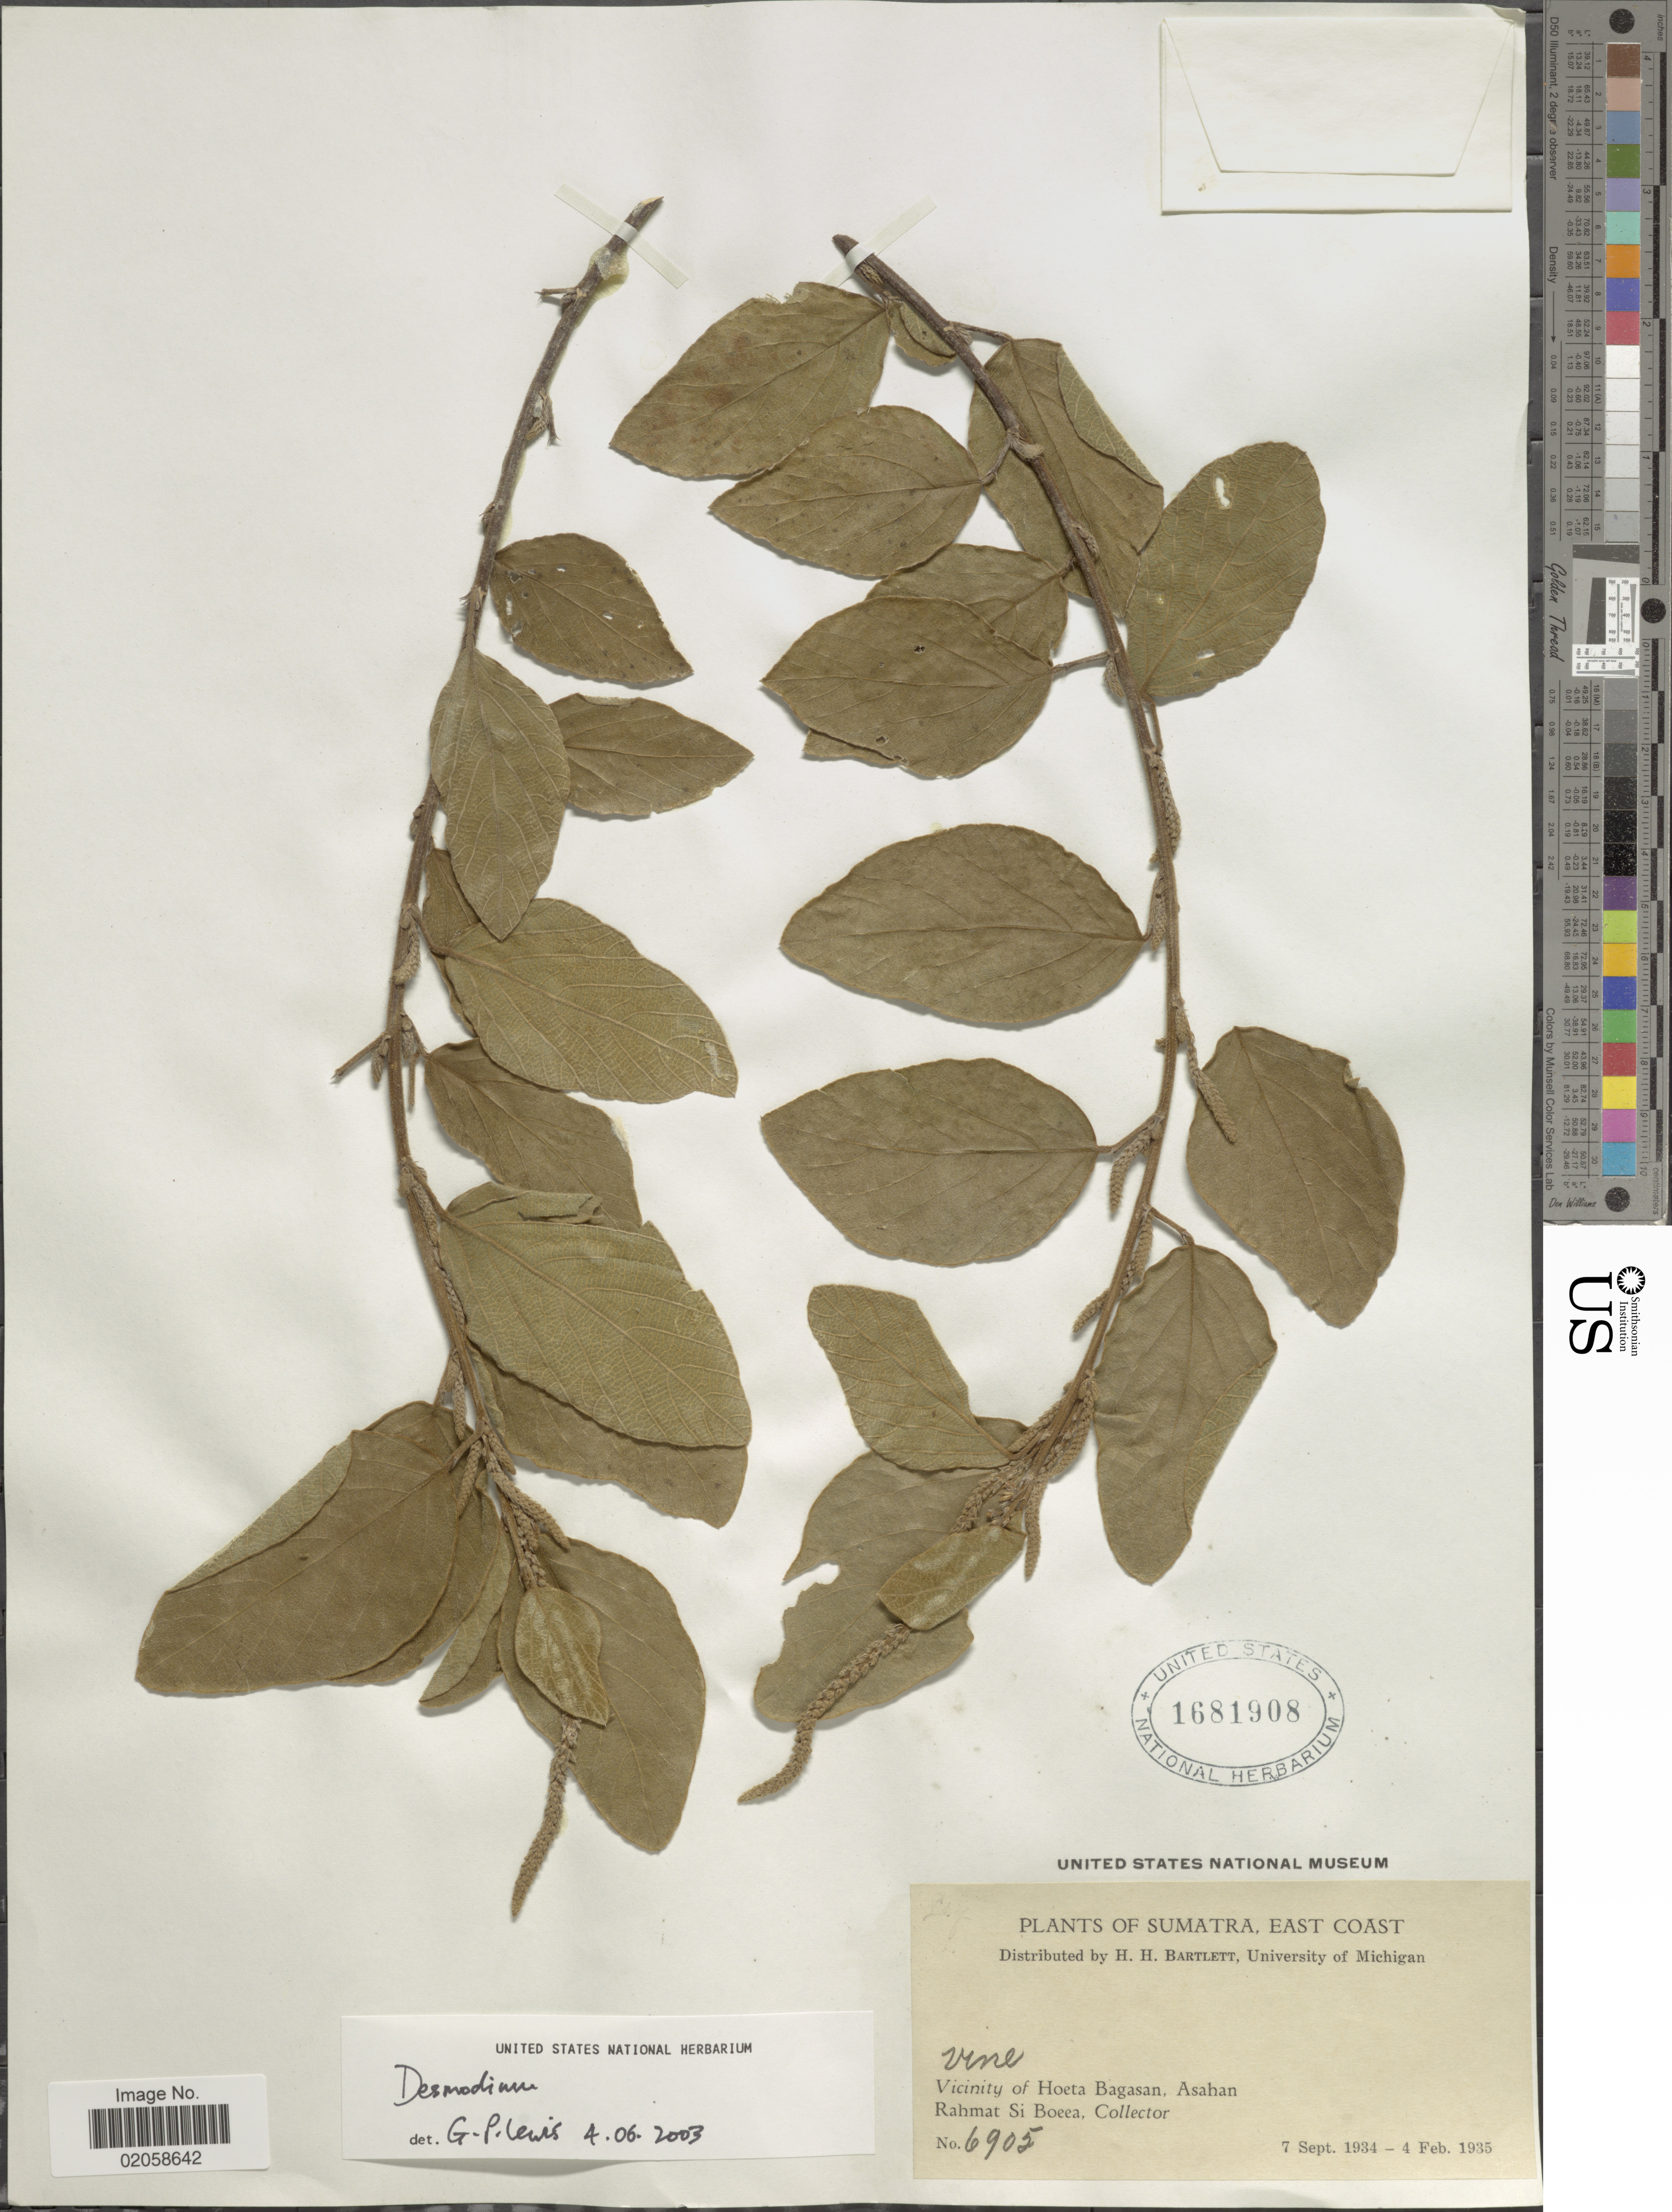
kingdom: Plantae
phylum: Tracheophyta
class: Magnoliopsida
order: Fabales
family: Fabaceae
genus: Polhillides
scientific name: Polhillides velutina subsp. velutina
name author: (Willd.) H. Ohashi & K. Ohashi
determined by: Strong, Mark T., (BOT), Smithsonian Institution - National Museum of Natural History (UNITED STATES)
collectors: Rahmat Si Boeea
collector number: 6905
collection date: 1934-09-07/1935-02-04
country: Indonesia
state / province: Sumatra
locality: Sumatra, East Coast. Vicinity of Hoeta Bagasan, Asahan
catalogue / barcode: US 1681908